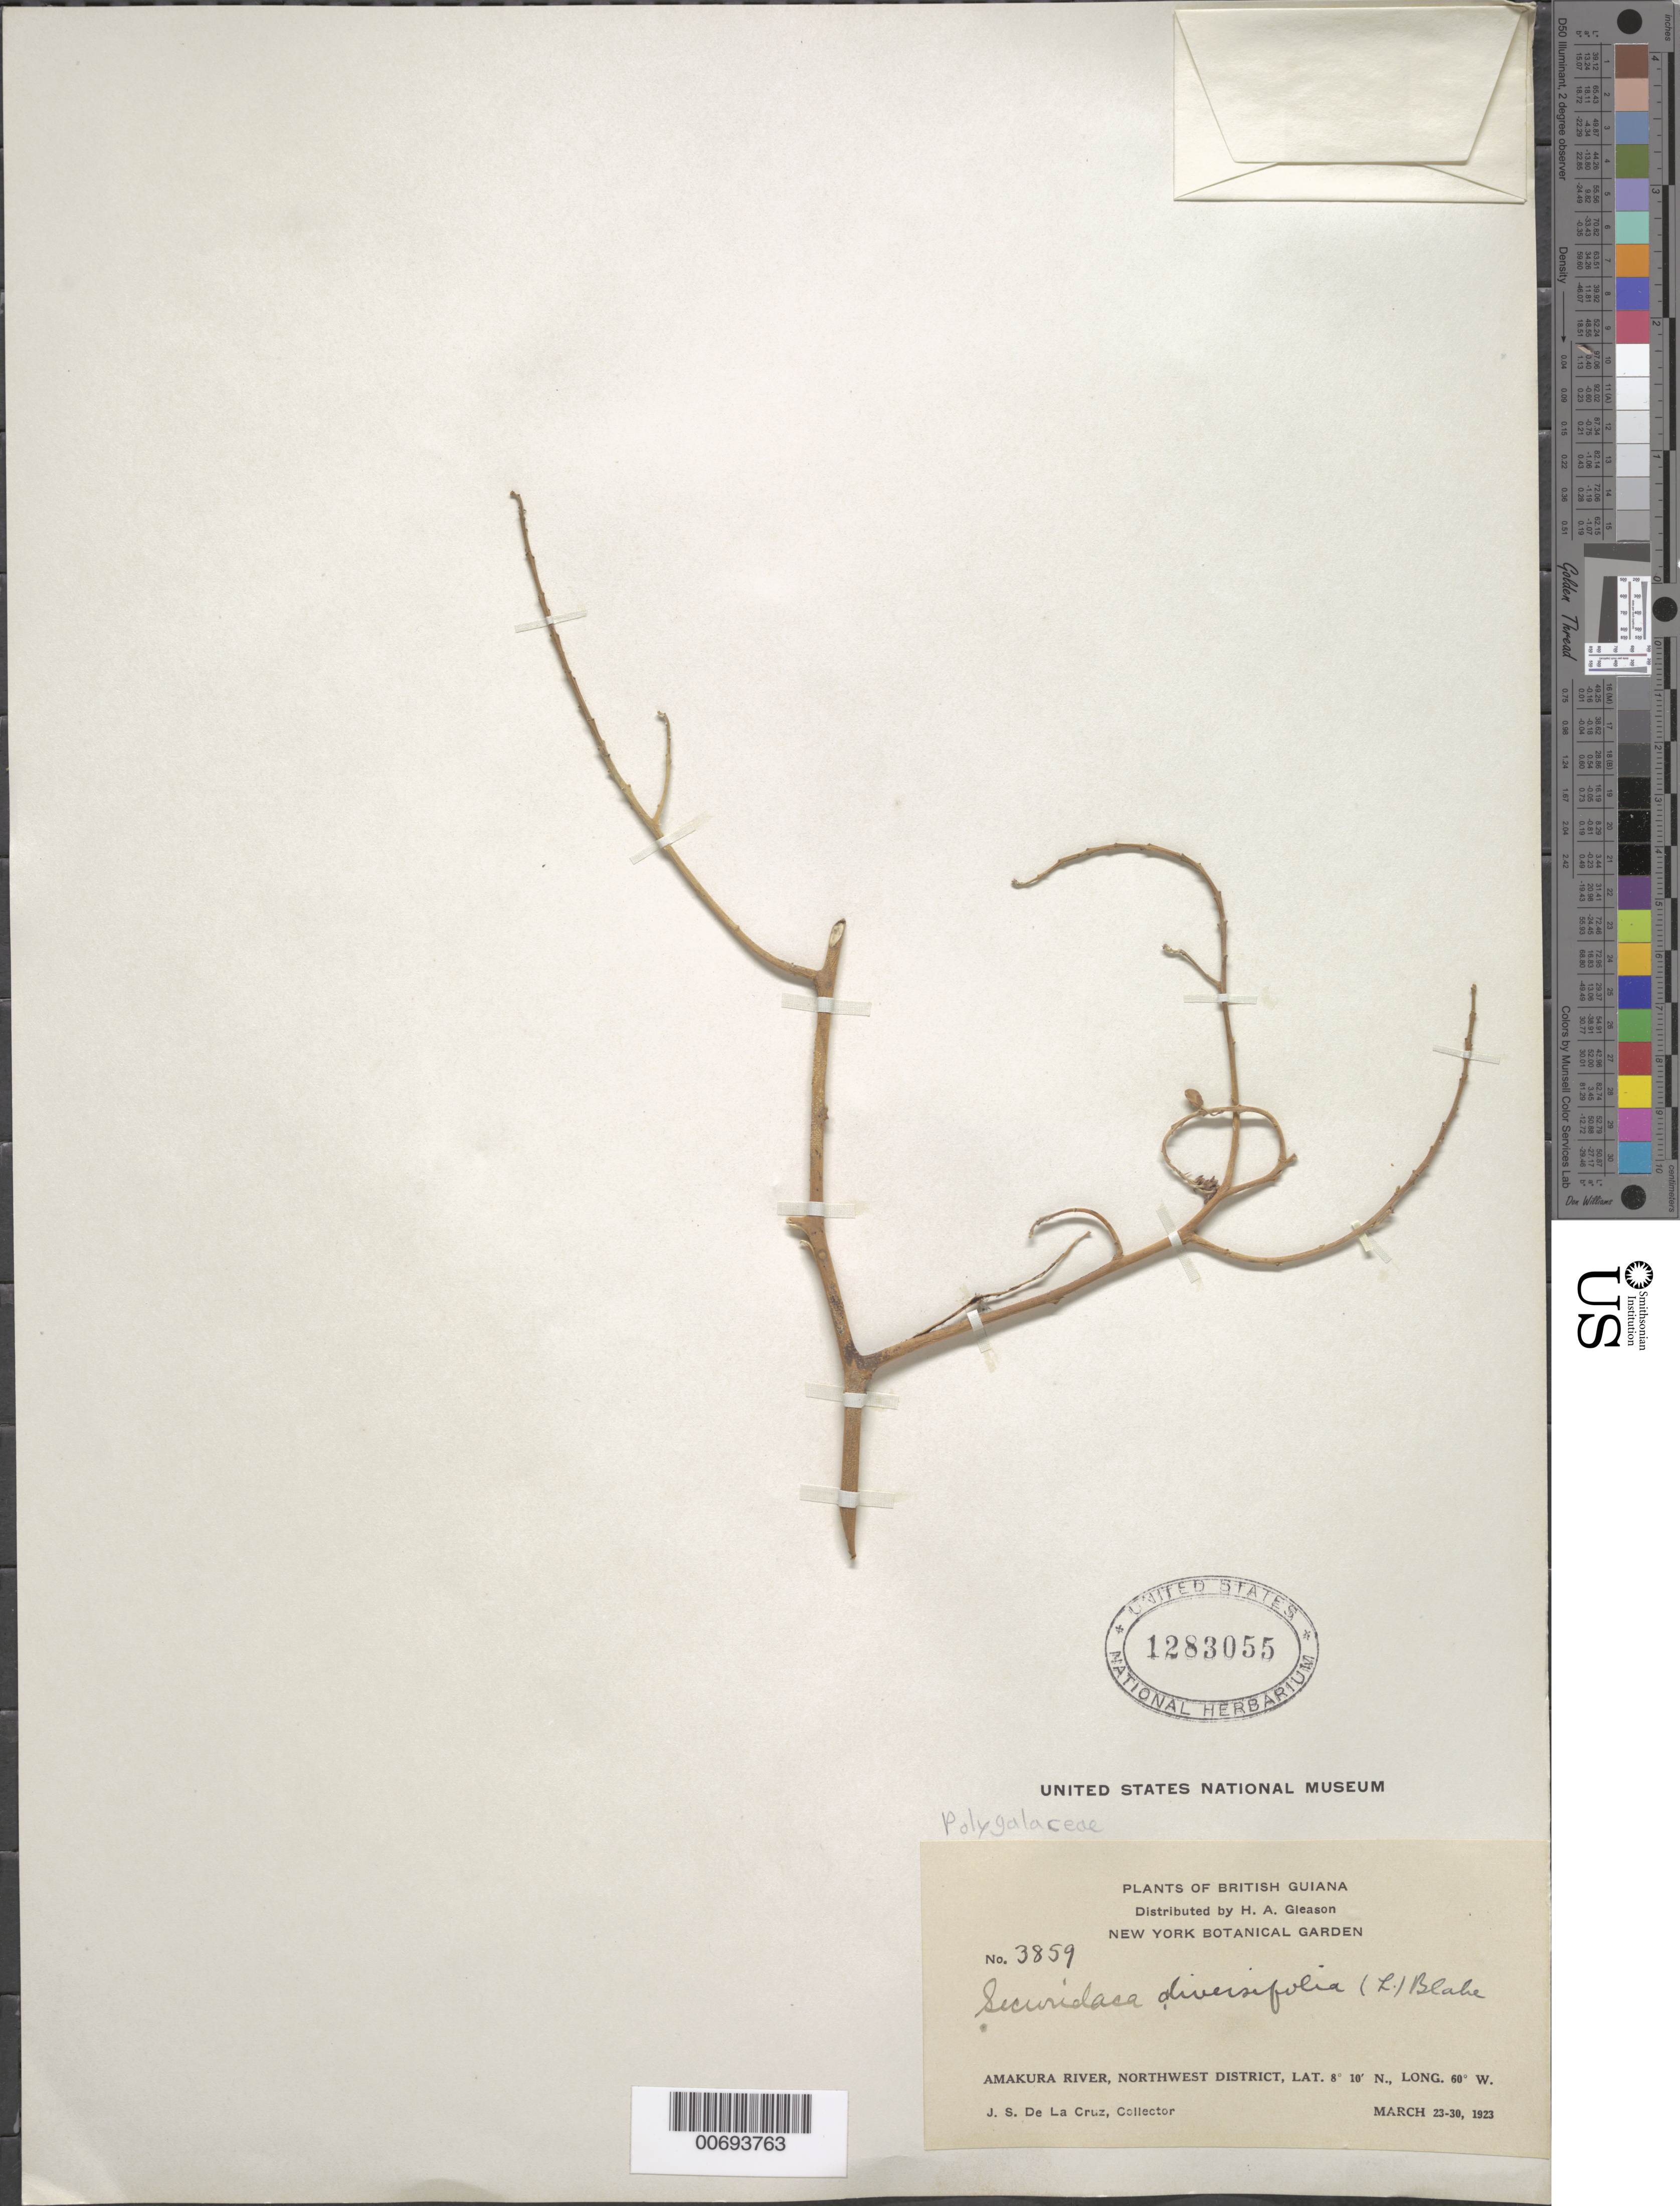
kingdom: Plantae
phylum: Tracheophyta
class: Magnoliopsida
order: Fabales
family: Polygalaceae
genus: Securidaca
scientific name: Securidaca diversifolia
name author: (L.) S.F. Blake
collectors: J. S. de la Cruz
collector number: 3859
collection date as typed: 23-Mar-23 to 30-Mar-23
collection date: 1923-03-23/1923-03-30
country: Guyana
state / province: Barima-Waini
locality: Amakura R., NW District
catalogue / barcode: US 1283055